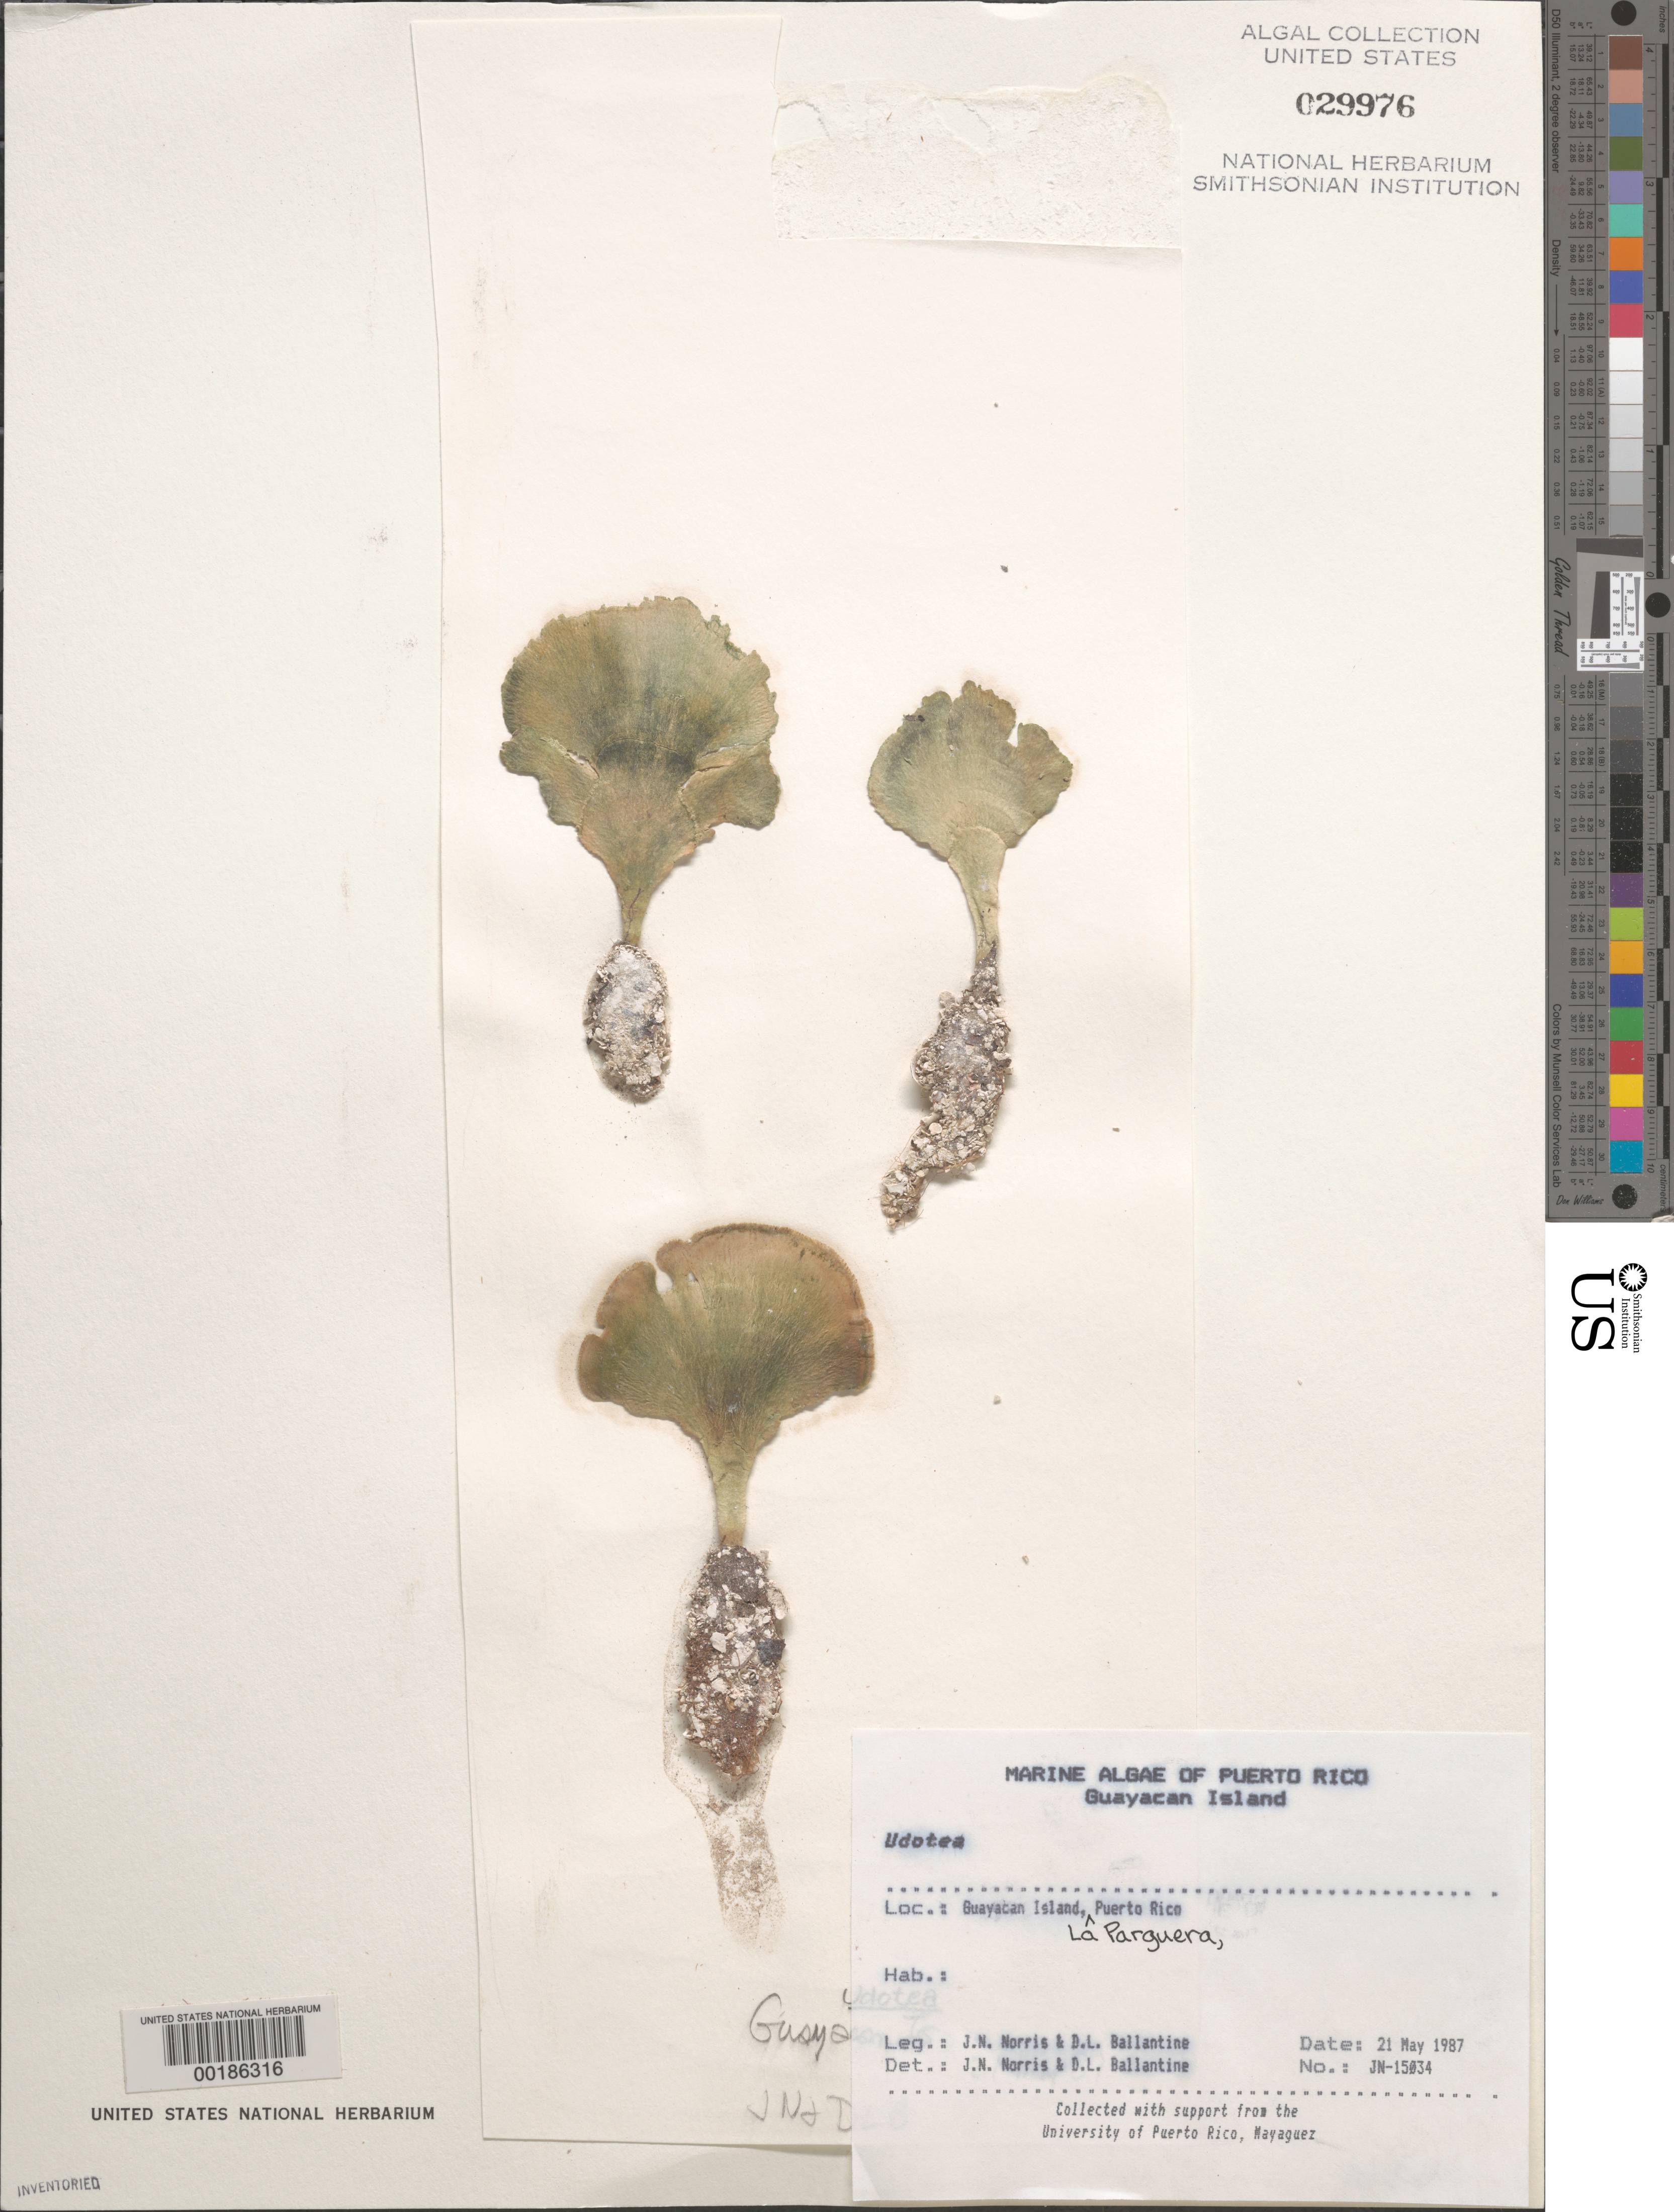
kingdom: Plantae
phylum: Chlorophyta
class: Ulvophyceae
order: Bryopsidales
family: Udoteaceae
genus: Udotea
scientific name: Udotea sp.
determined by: Norris, J. N.; Ballantine, D. L.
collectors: J. N. Norris & D.L. Ballantine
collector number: JN-15034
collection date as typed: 21 May 1987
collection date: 1987-05-21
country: Puerto Rico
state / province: Lajas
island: Guayacan Island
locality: La Parguera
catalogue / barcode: US 29976